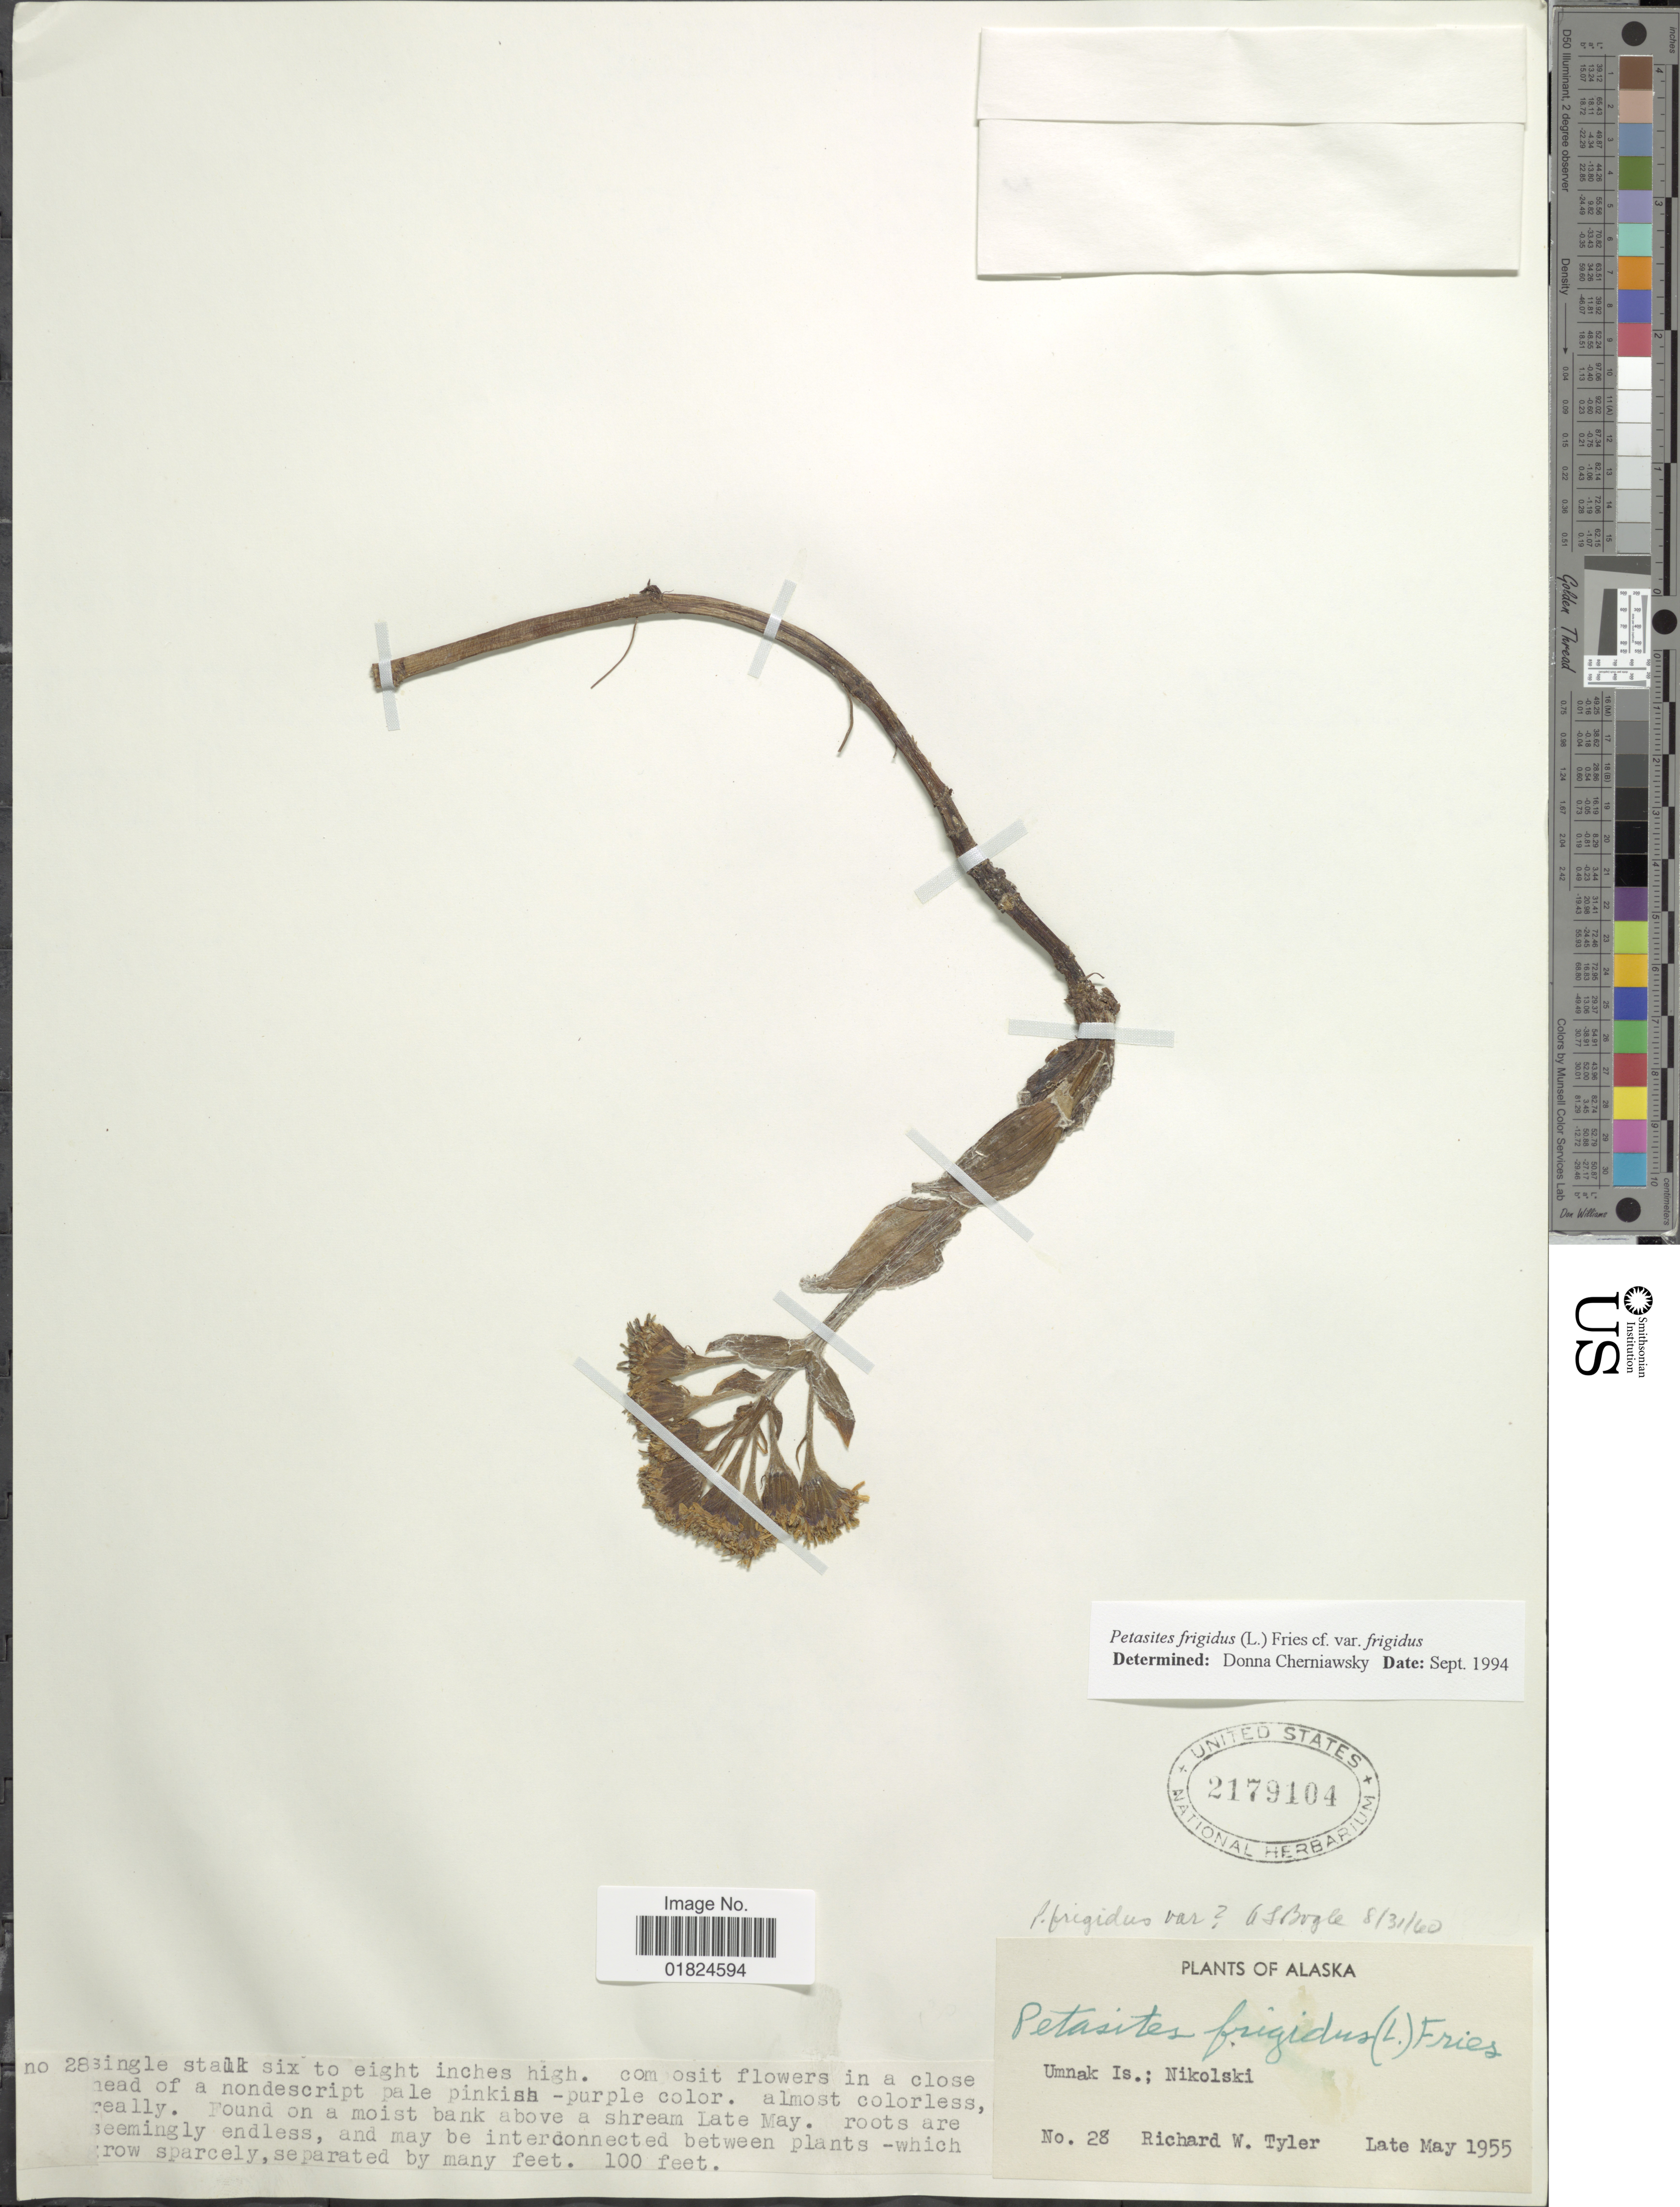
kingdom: Plantae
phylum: Tracheophyta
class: Magnoliopsida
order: Asterales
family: Asteraceae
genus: Petasites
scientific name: Petasites frigidus var. frigidus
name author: (L.) Fr.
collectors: R. Tyler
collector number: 28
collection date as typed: Late May 1955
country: United States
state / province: Alaska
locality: Umnak Is.; Nikolski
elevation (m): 30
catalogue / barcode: US 2179104